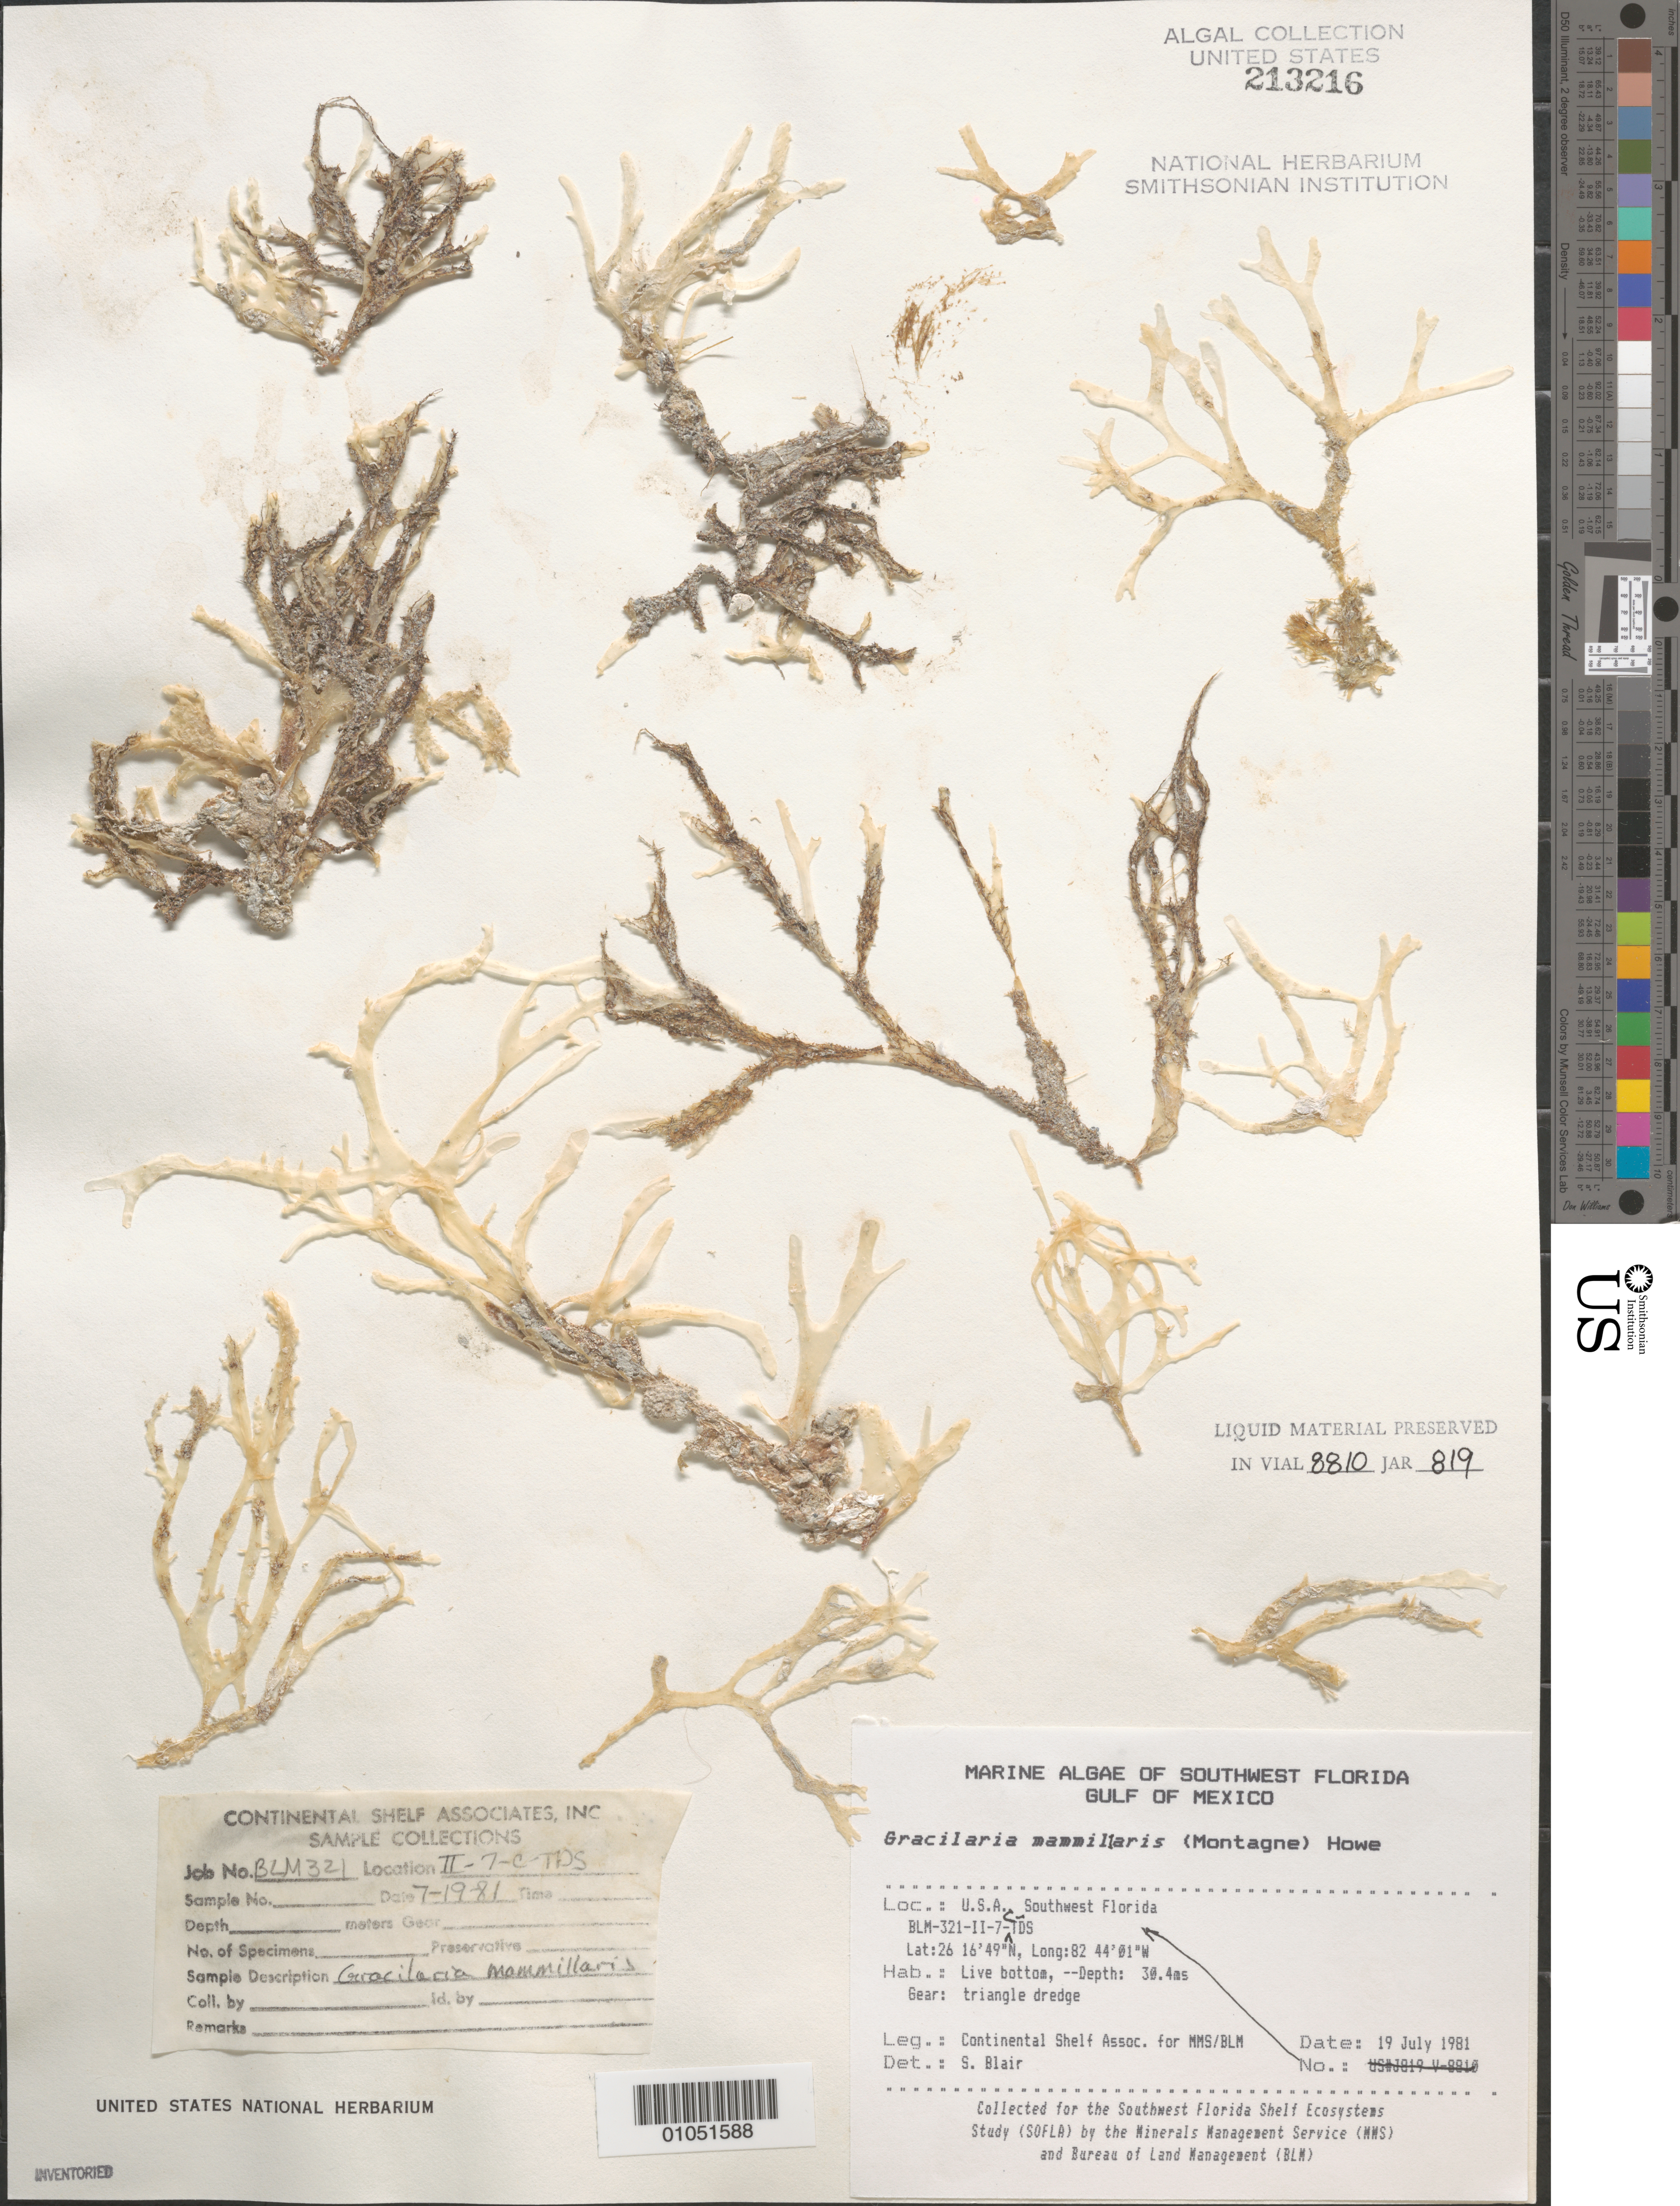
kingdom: Plantae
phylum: Rhodophyta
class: Florideophyceae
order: Gracilariales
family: Gracilariaceae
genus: Gracilaria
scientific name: Gracilaria mammillaris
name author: (Mont.) M. Howe in Britton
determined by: Blair, S. M.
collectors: Continental Shelf Associates for the MMS/BLM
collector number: BLM-321-II-7-C-TDS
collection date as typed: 19 Jul 1981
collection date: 1981-07-19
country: United States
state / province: Florida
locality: Gulf of Mexico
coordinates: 26 16'49"N, 82 44'01"W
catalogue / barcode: US 213216